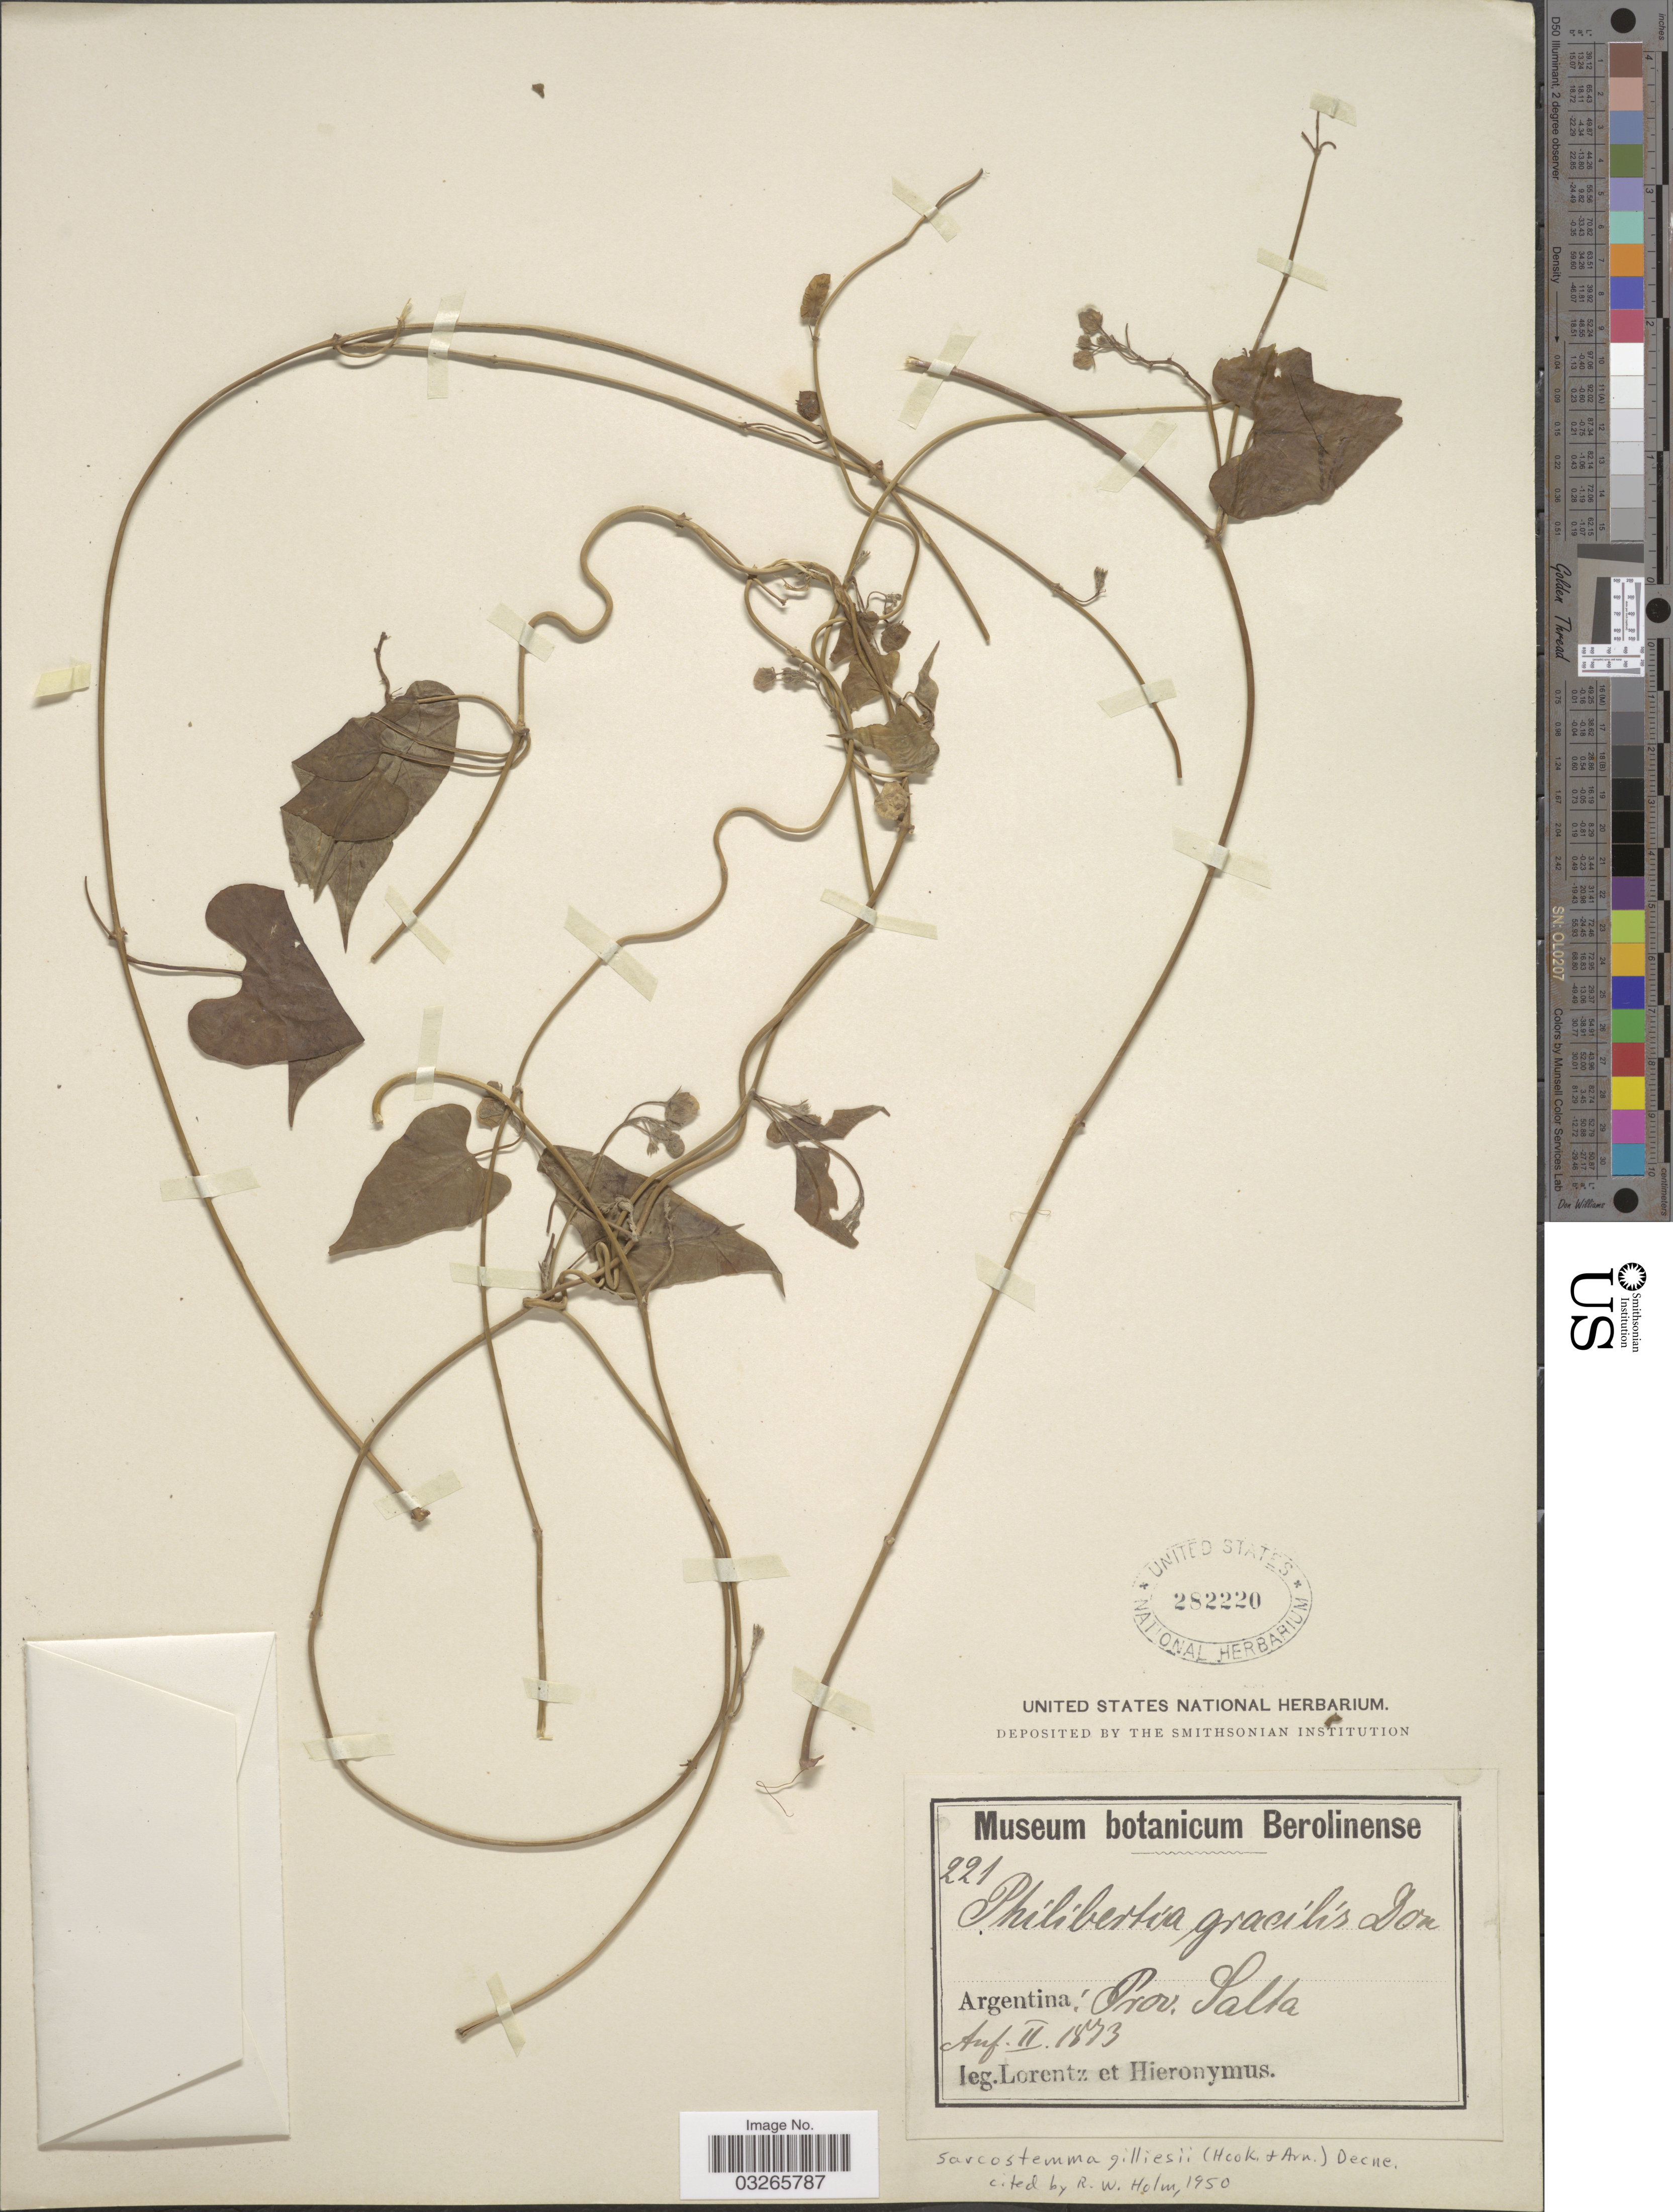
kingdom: Plantae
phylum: Tracheophyta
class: Magnoliopsida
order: Gentianales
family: Apocynaceae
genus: Sarcostemma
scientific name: Sarcostemma gilliesii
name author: (Hook. & Arn.) Decne.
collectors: -. Lorentz & -. Hieronymus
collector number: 221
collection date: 1873-02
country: Argentina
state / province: Salta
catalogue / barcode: US 282220